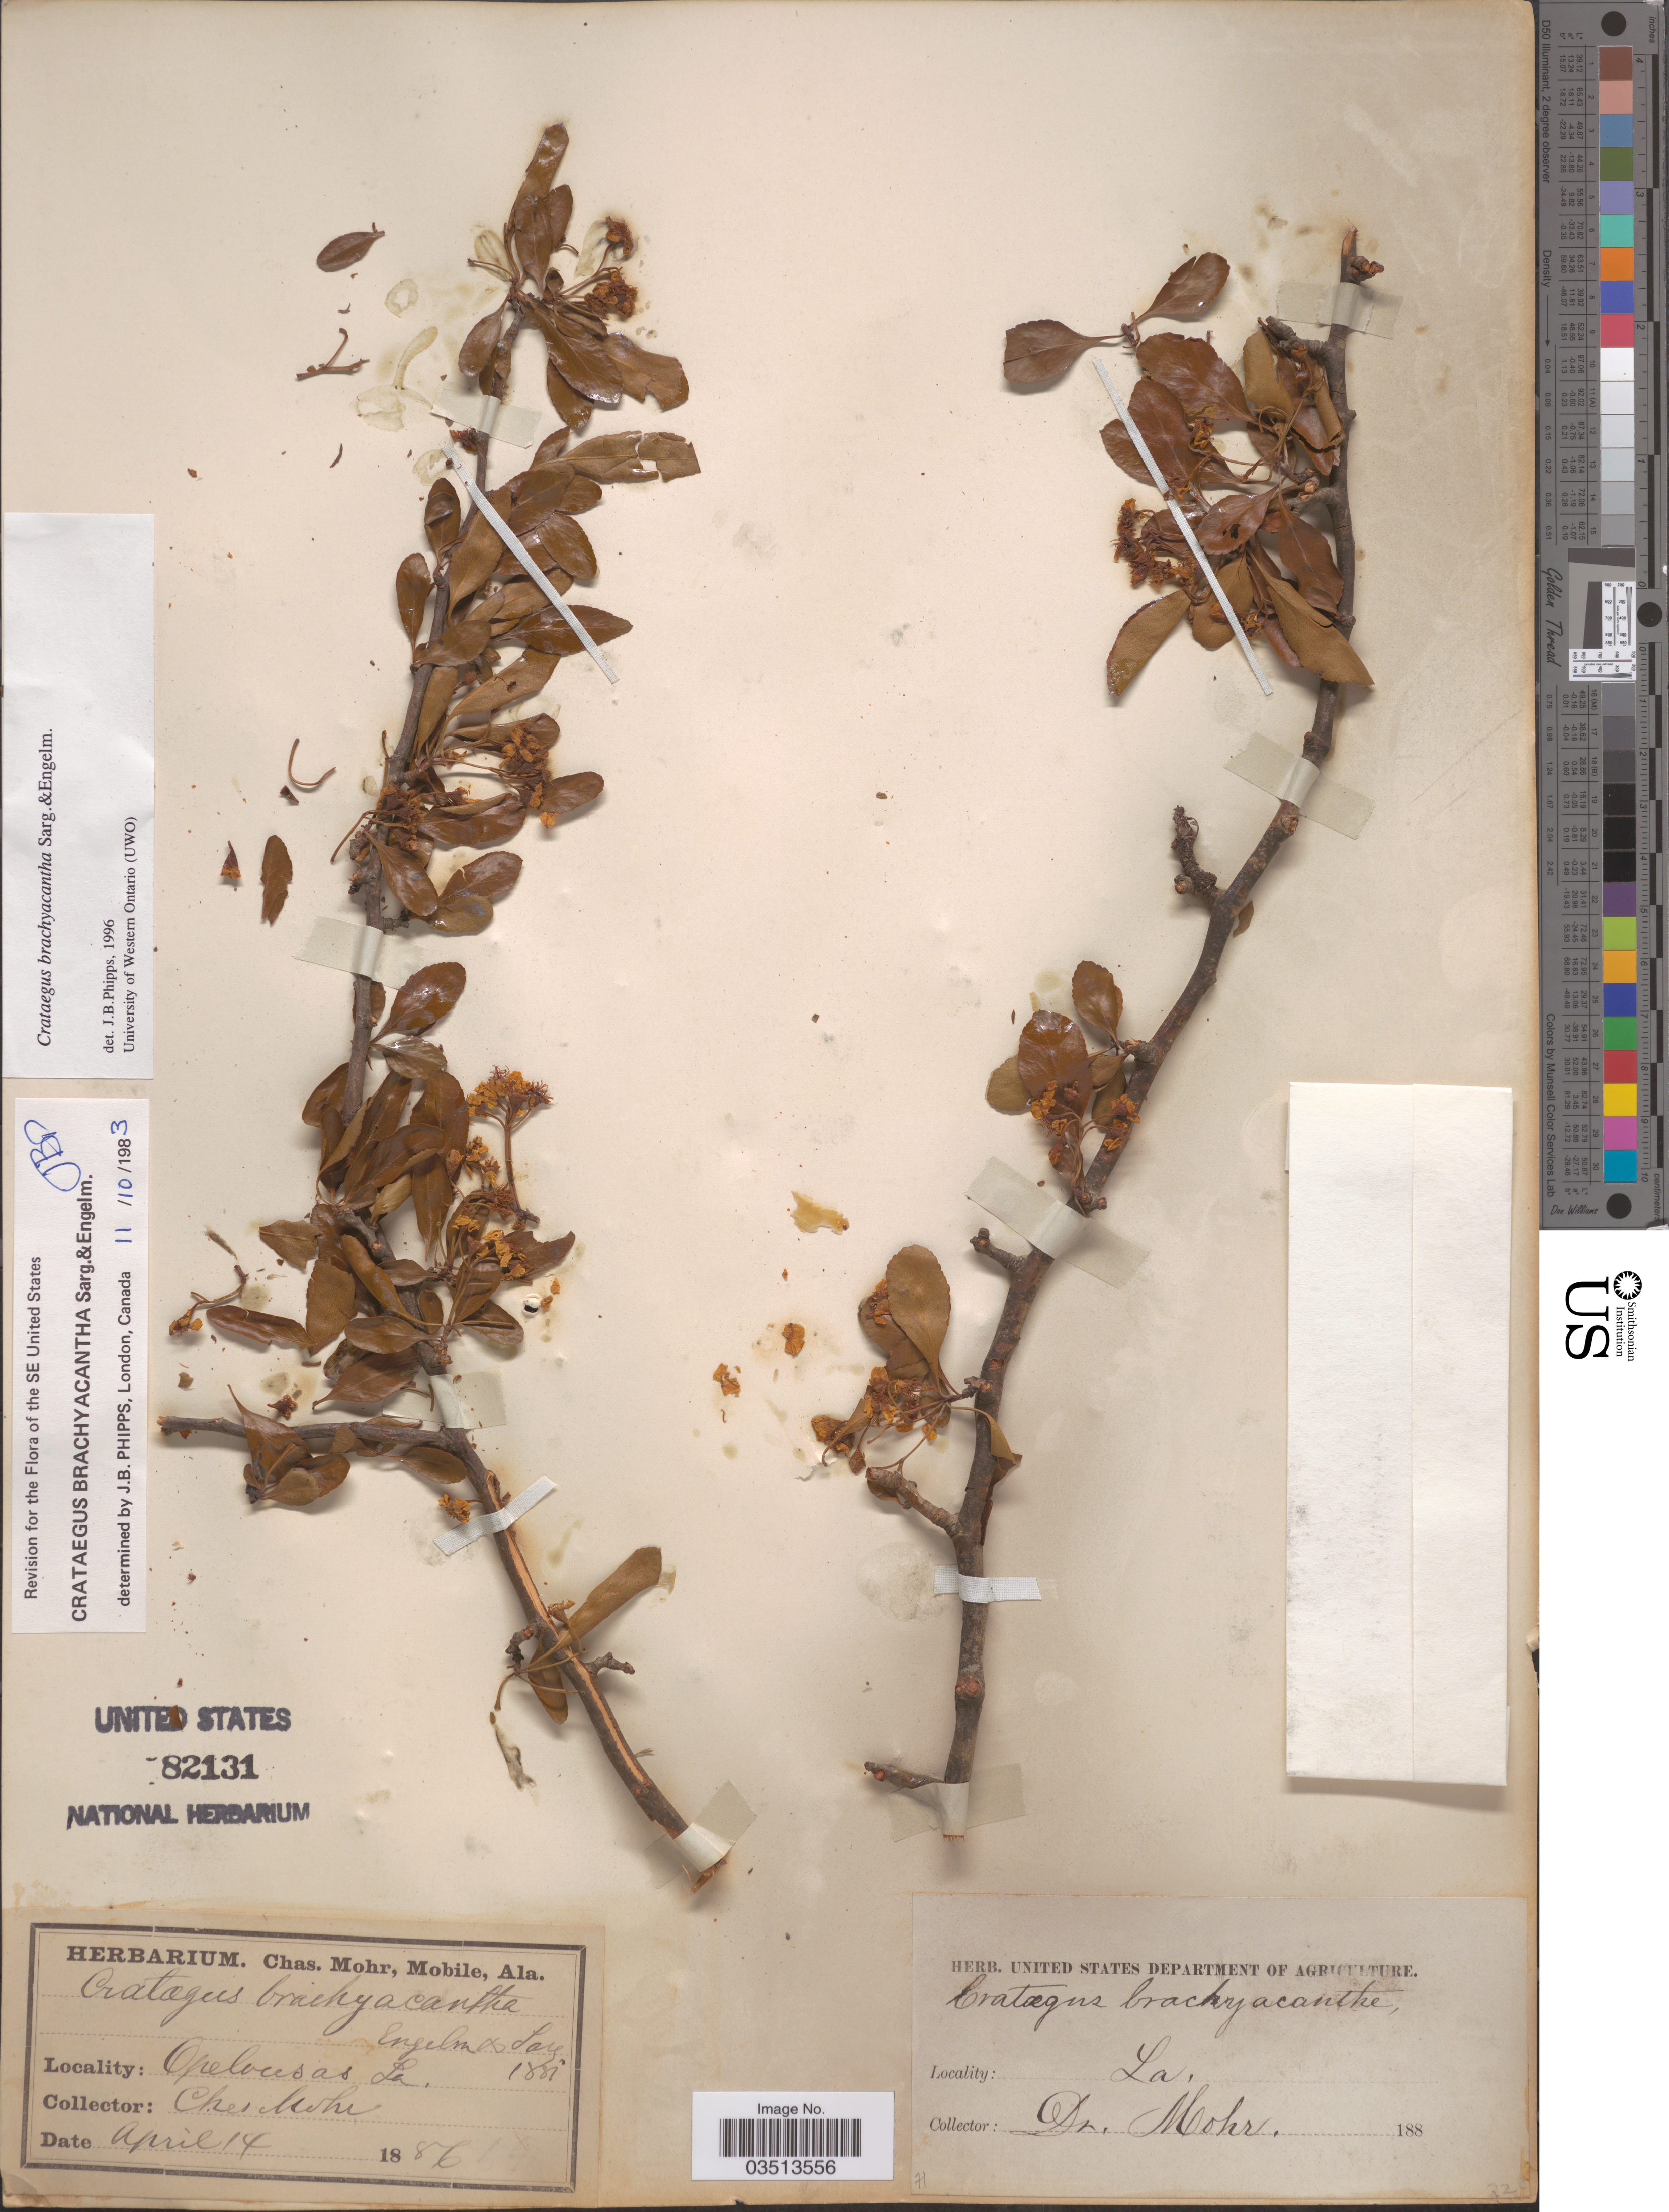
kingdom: Plantae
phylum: Tracheophyta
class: Magnoliopsida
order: Rosales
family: Rosaceae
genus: Crataegus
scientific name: Crataegus brachyacantha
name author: Sarg. & Engelm.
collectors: Mohr, C. T. (herbarium)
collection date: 1886-04-14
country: United States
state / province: Louisiana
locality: Opelousas.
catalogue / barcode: US 82131